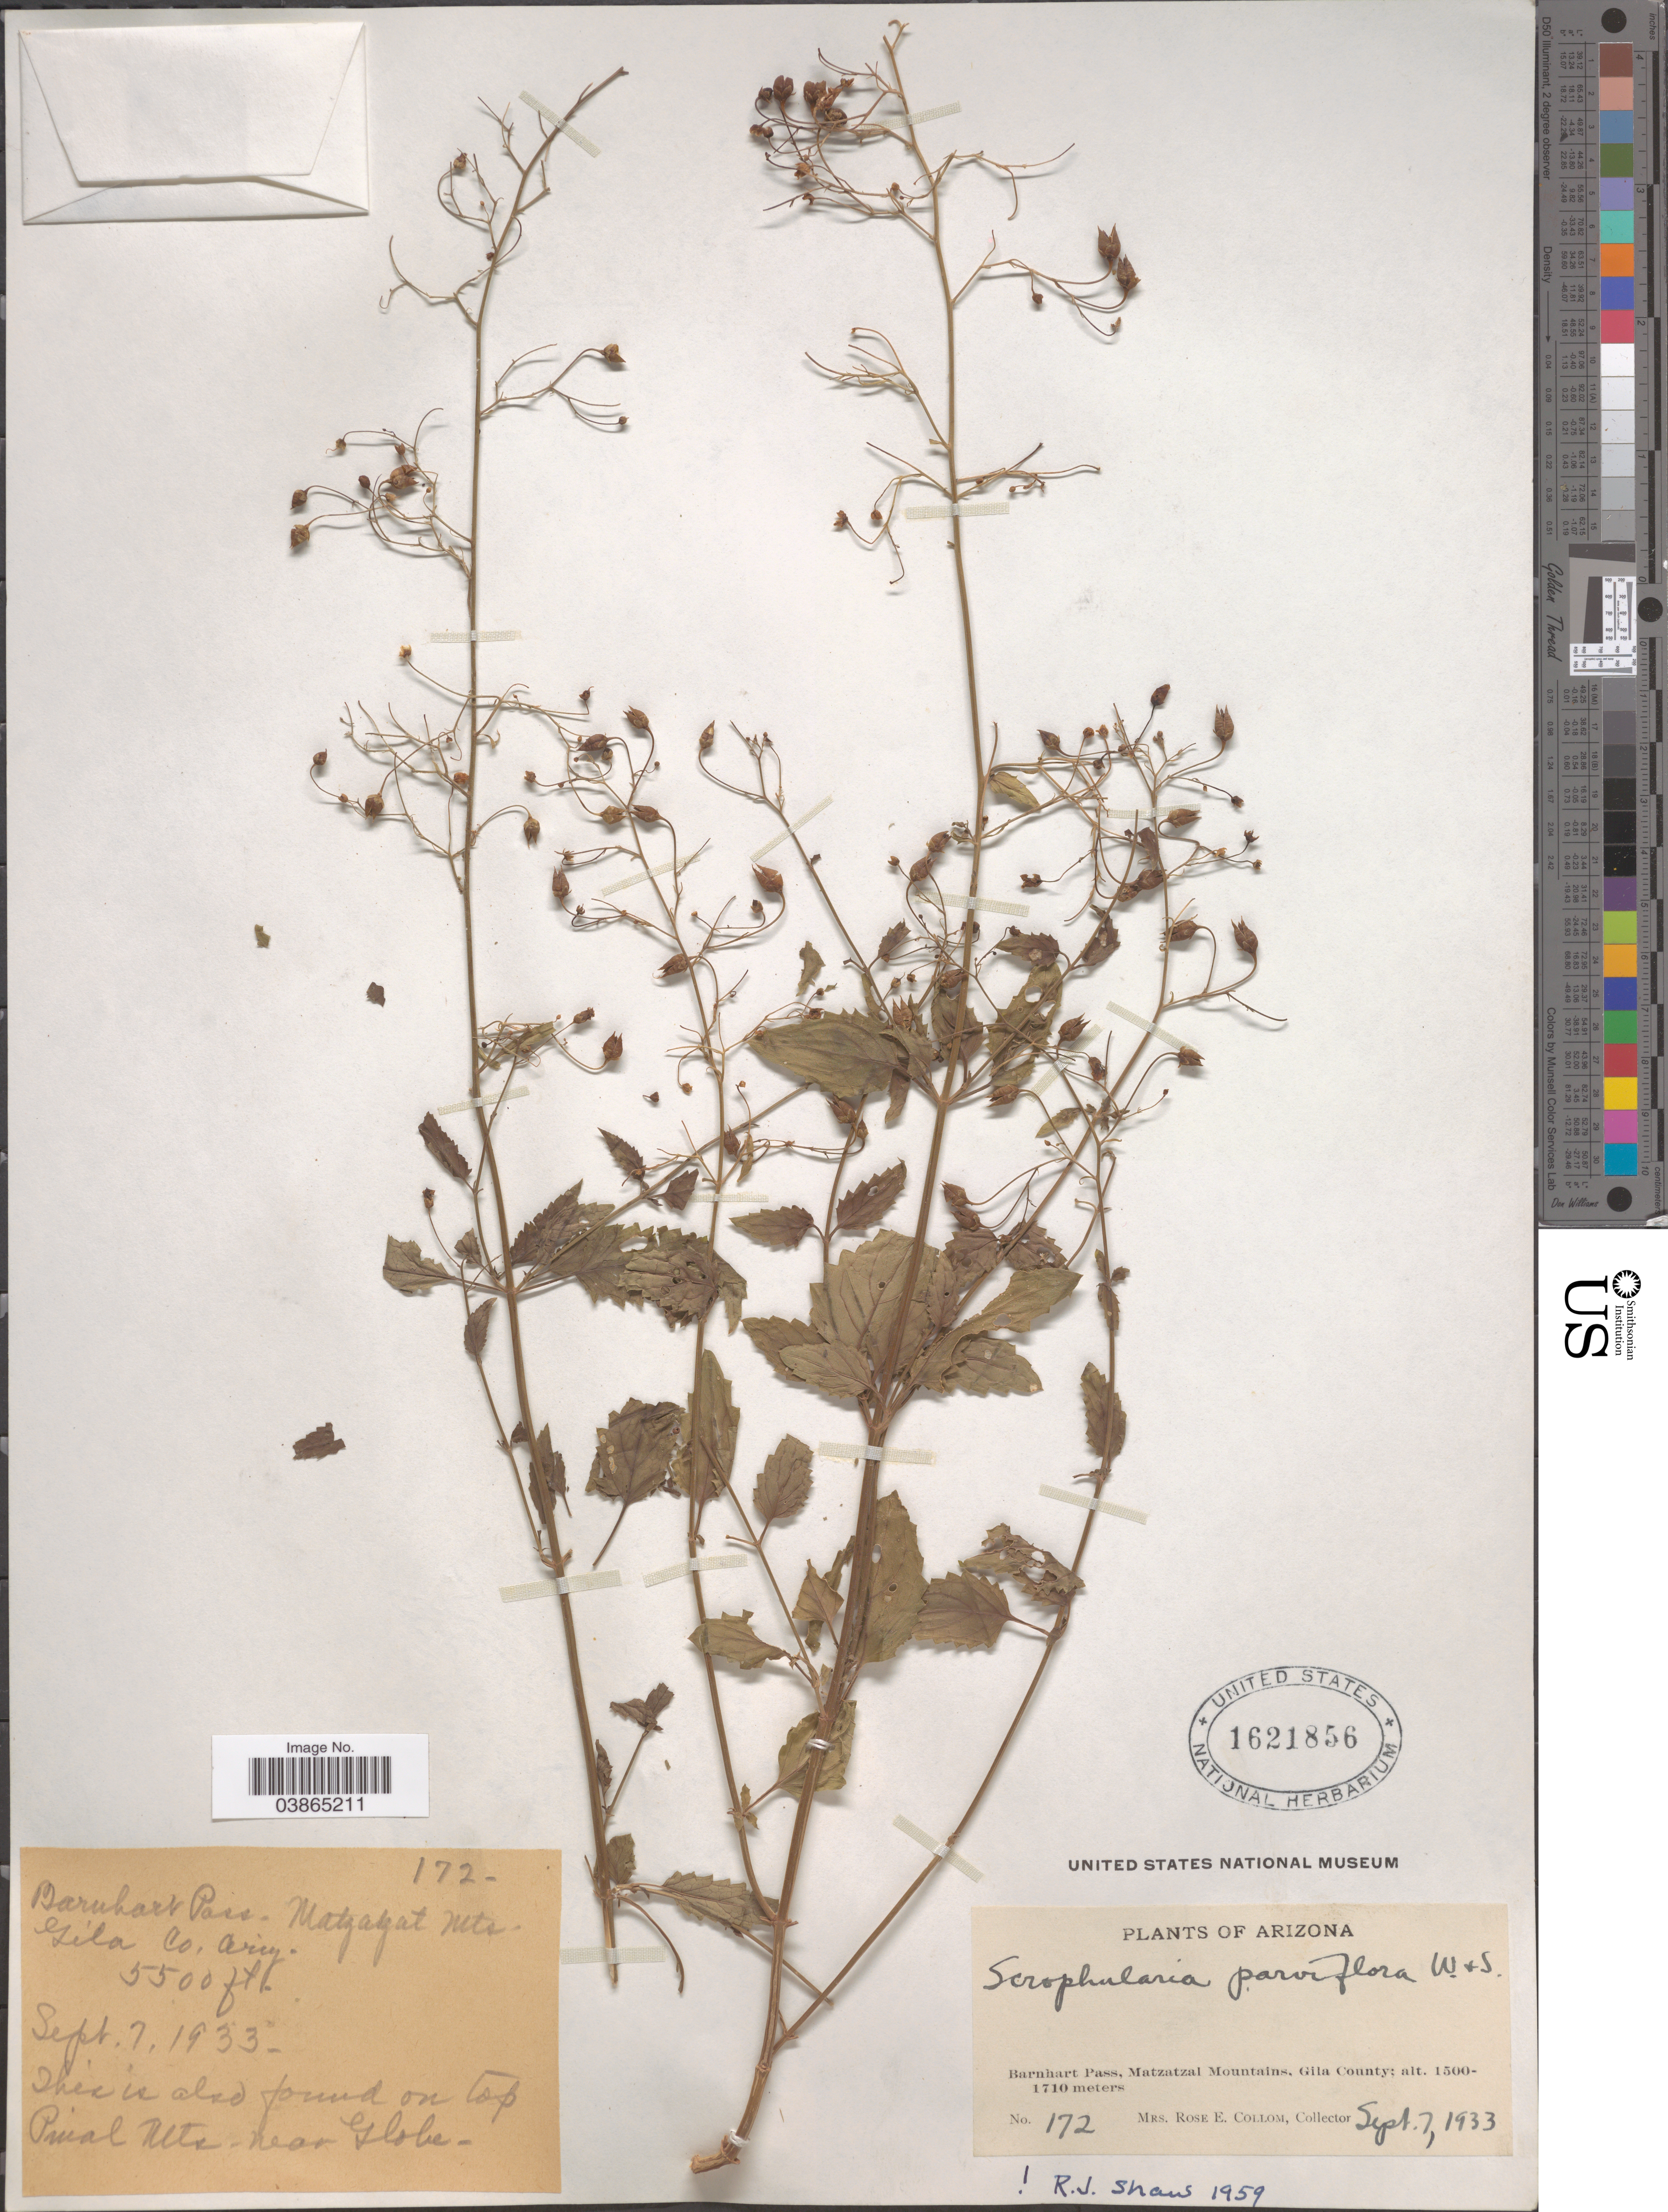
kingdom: Plantae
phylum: Tracheophyta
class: Magnoliopsida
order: Lamiales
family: Scrophulariaceae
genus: Scrophularia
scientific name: Scrophularia parviflora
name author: Wooton & Standl.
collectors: R. E. Collom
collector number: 172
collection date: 1933-09-07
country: United States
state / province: Arizona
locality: Barnhart Pass, Matzatzal Mountains, Gila County. On top Pinal Mts. near Globe.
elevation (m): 1676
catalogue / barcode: US 1621856